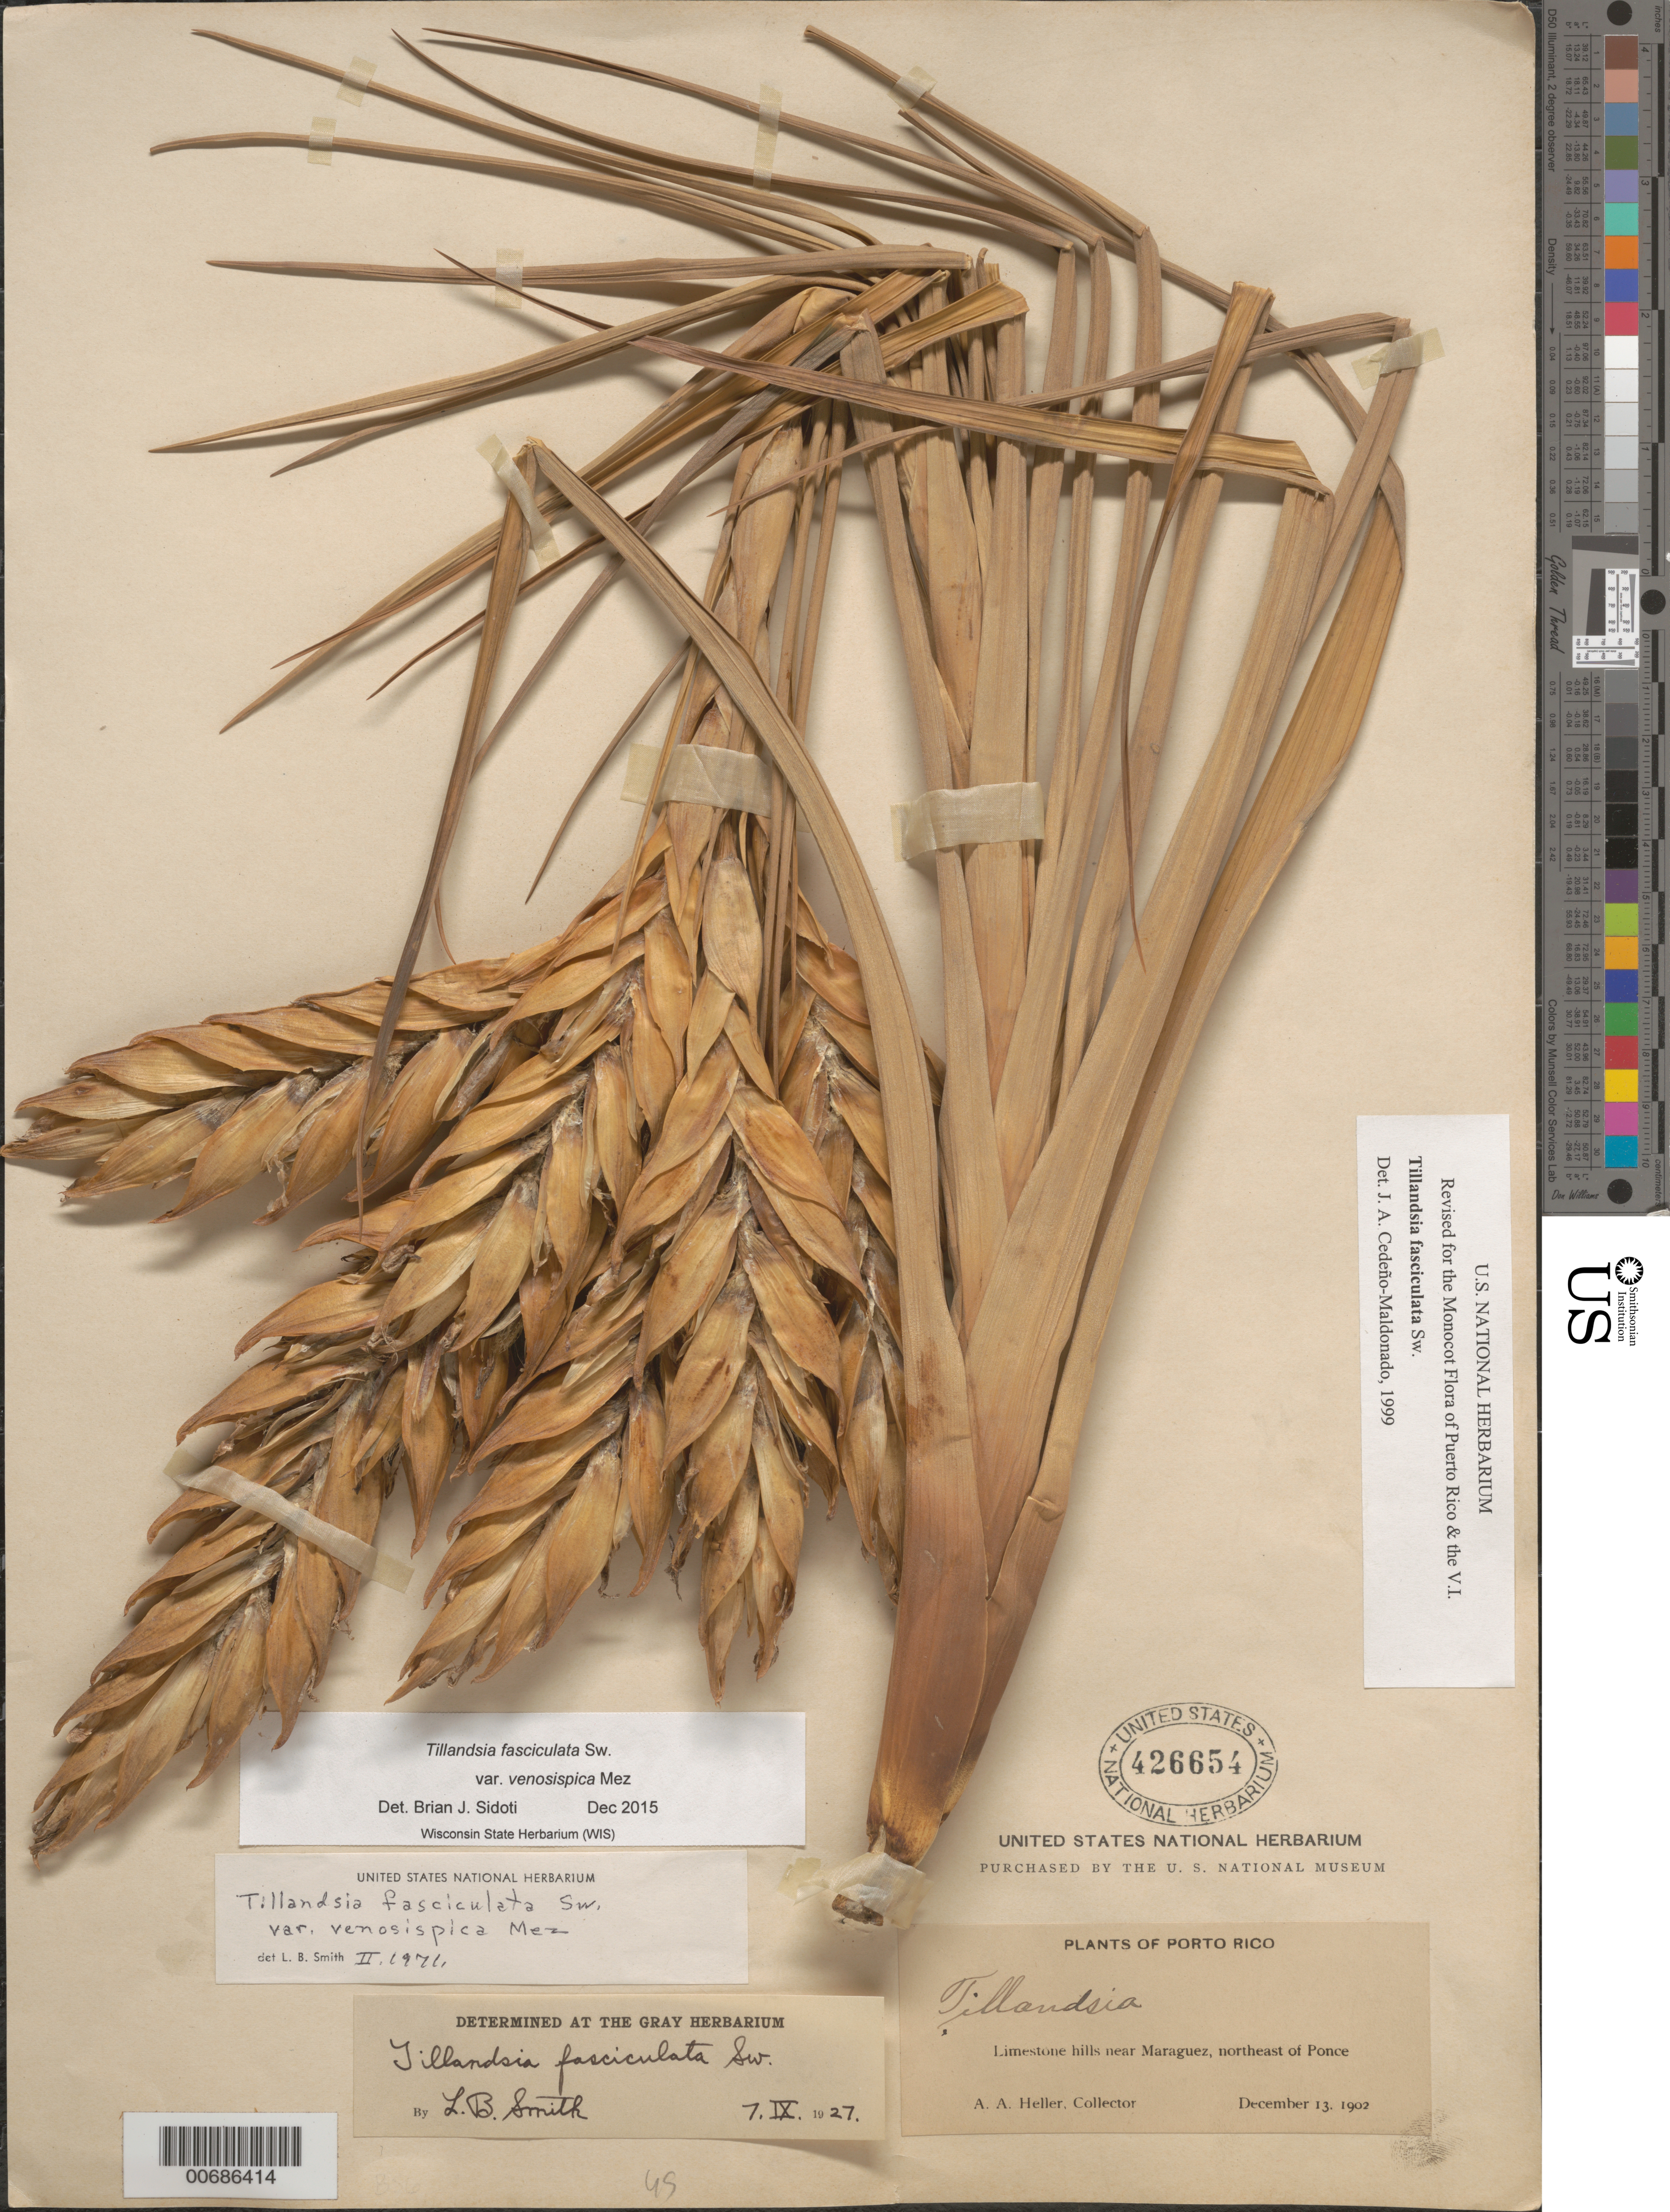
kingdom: Plantae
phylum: Tracheophyta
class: Liliopsida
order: Poales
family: Bromeliaceae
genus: Tillandsia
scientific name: Tillandsia fasciculata var. venosispica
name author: Mez in A. DC.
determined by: Sidoti, B. J.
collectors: A. A. Heller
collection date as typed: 13 Dec 1902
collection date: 1902-12-13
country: Puerto Rico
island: Greater Antilles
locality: Maraguez, vic of; NE of Ponce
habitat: Limestone hills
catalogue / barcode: US 426654